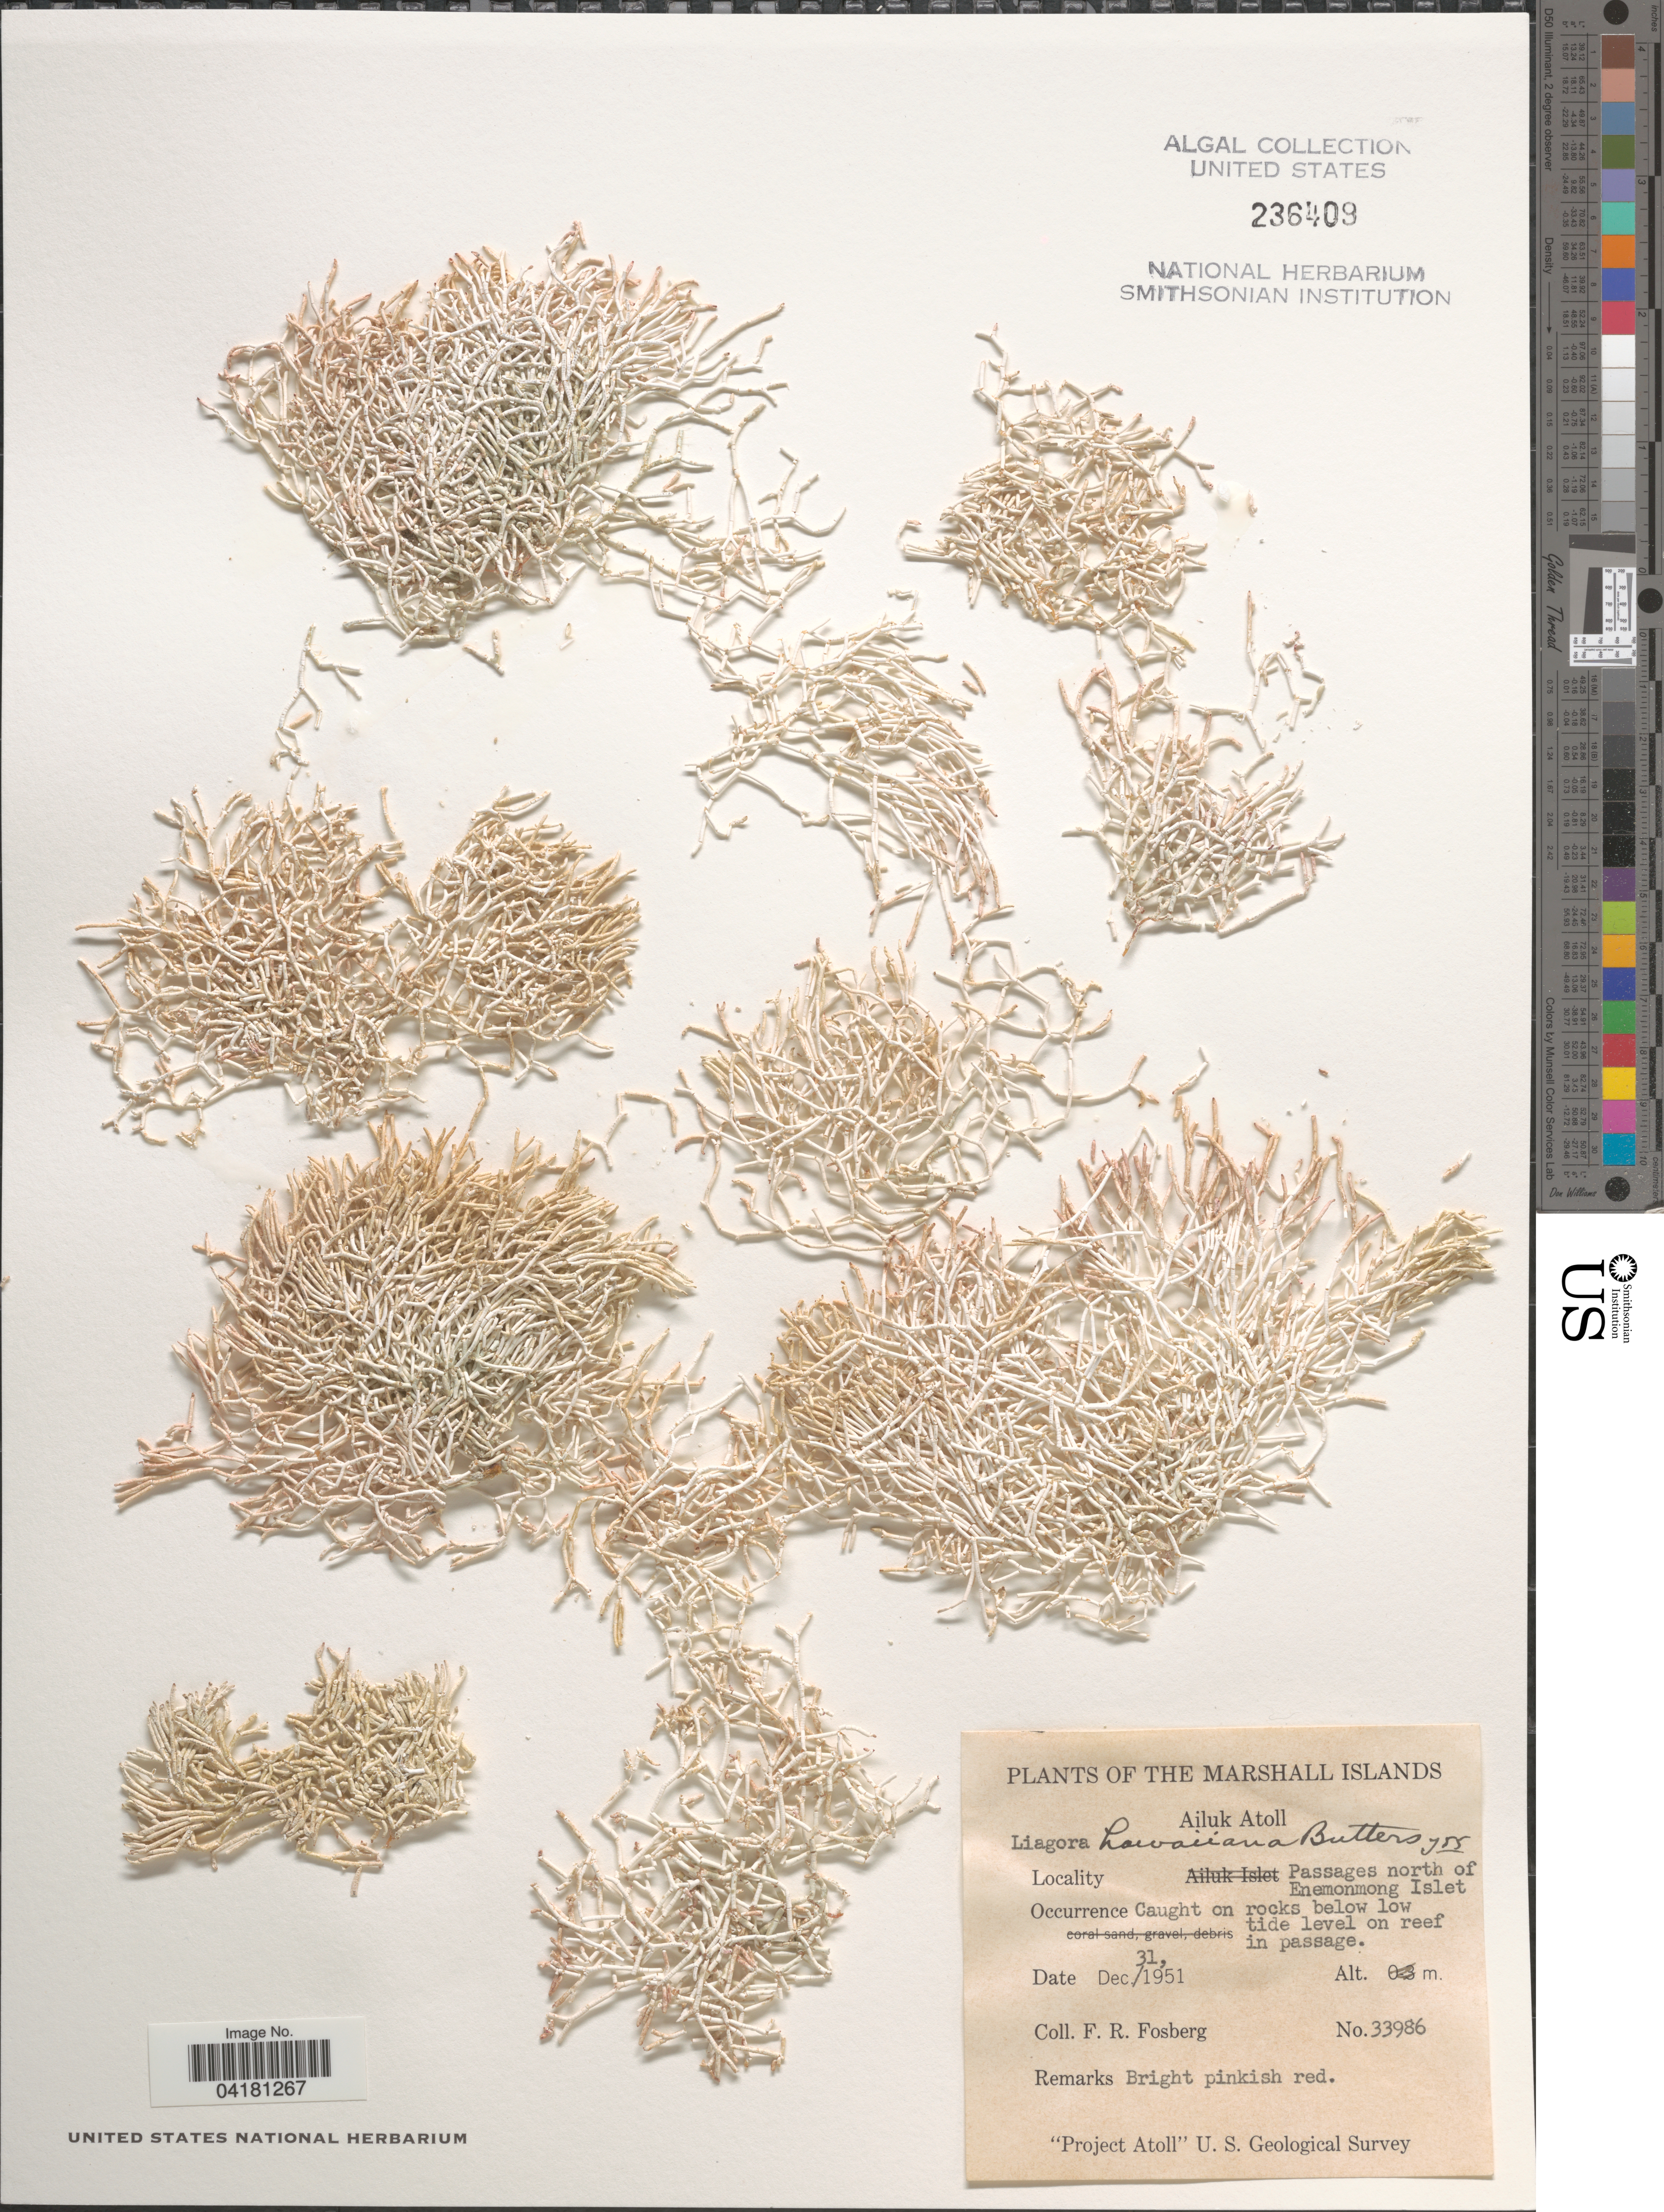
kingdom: Plantae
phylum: Rhodophyta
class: Florideophyceae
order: Nemaliales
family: Liagoraceae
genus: Liagora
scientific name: Liagora hawaiiana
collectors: F. R. Fosberg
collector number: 33986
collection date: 1951-12-31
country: Marshall Islands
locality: Ailuk Atoll. Passages north of Enemonmong Islet. "Project Atoll", U. S. Geological Survey.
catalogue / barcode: US 236409